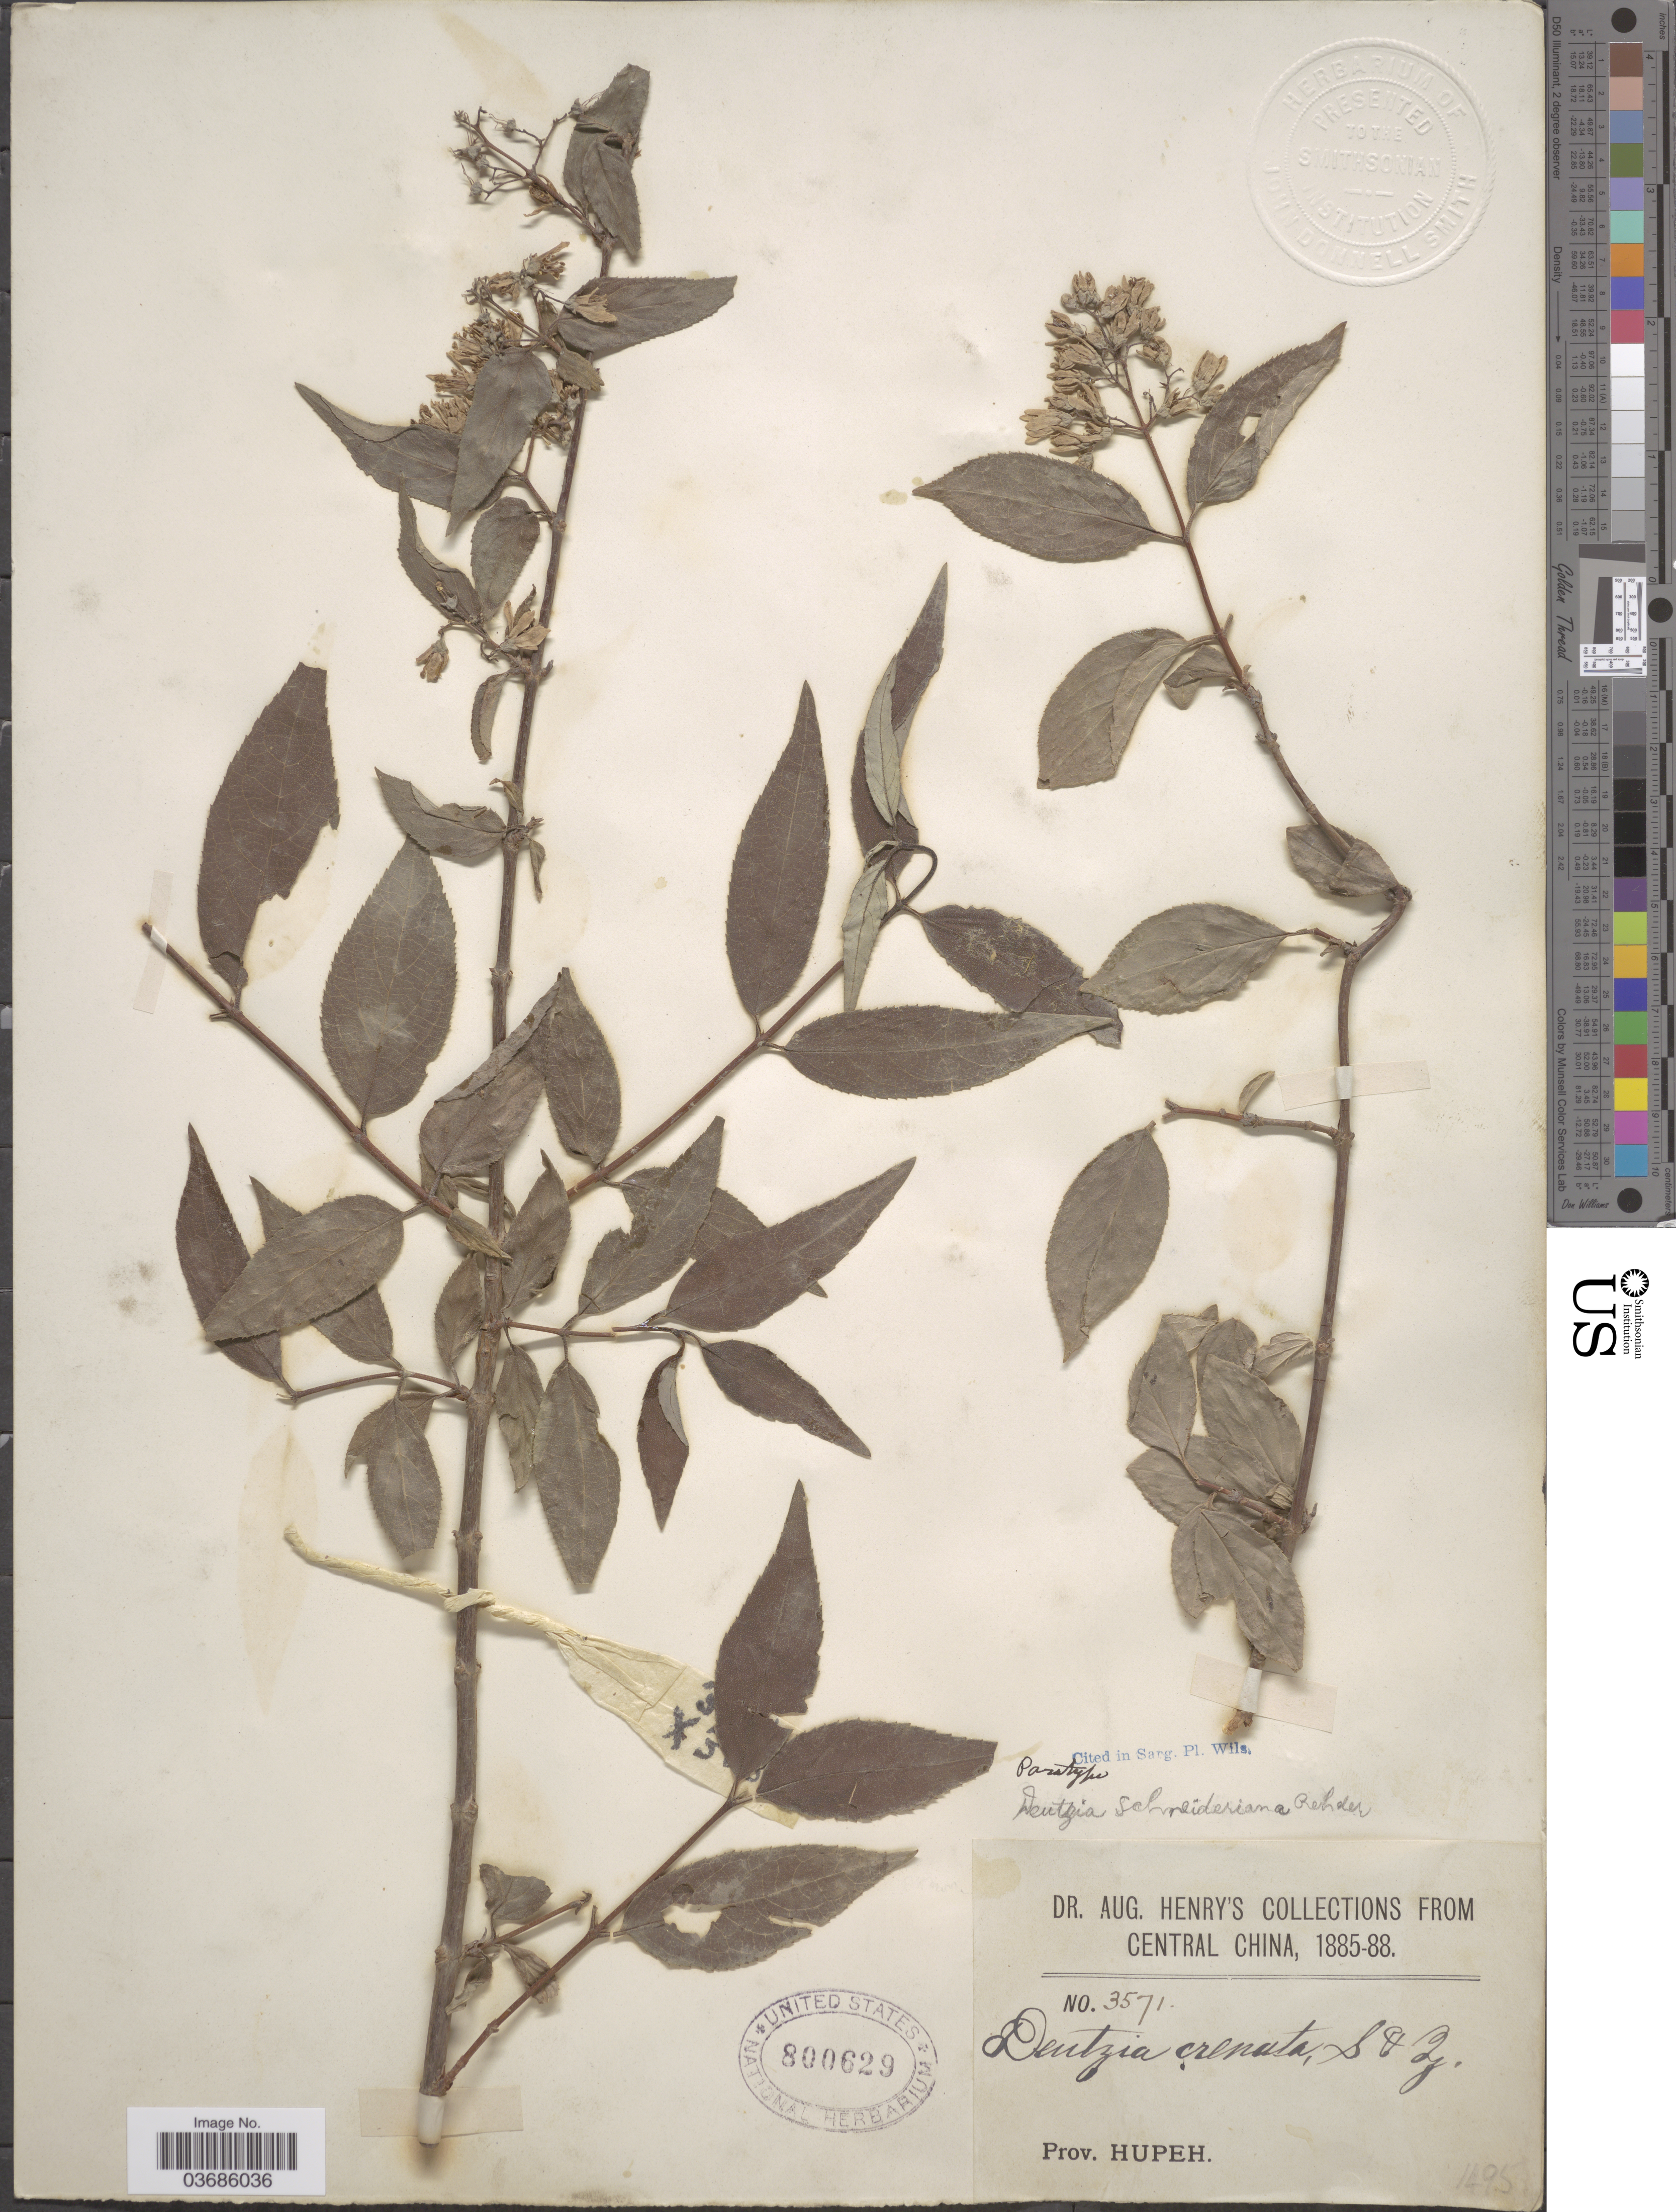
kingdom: Plantae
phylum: Tracheophyta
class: Magnoliopsida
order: Cornales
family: Hydrangeaceae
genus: Deutzia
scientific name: Deutzia schneideriana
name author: Rehder in Sarg.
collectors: A. Henry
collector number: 3571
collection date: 1885/1888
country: China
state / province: Hubei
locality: Central China. Prov. Hupeh.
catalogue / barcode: US 800629